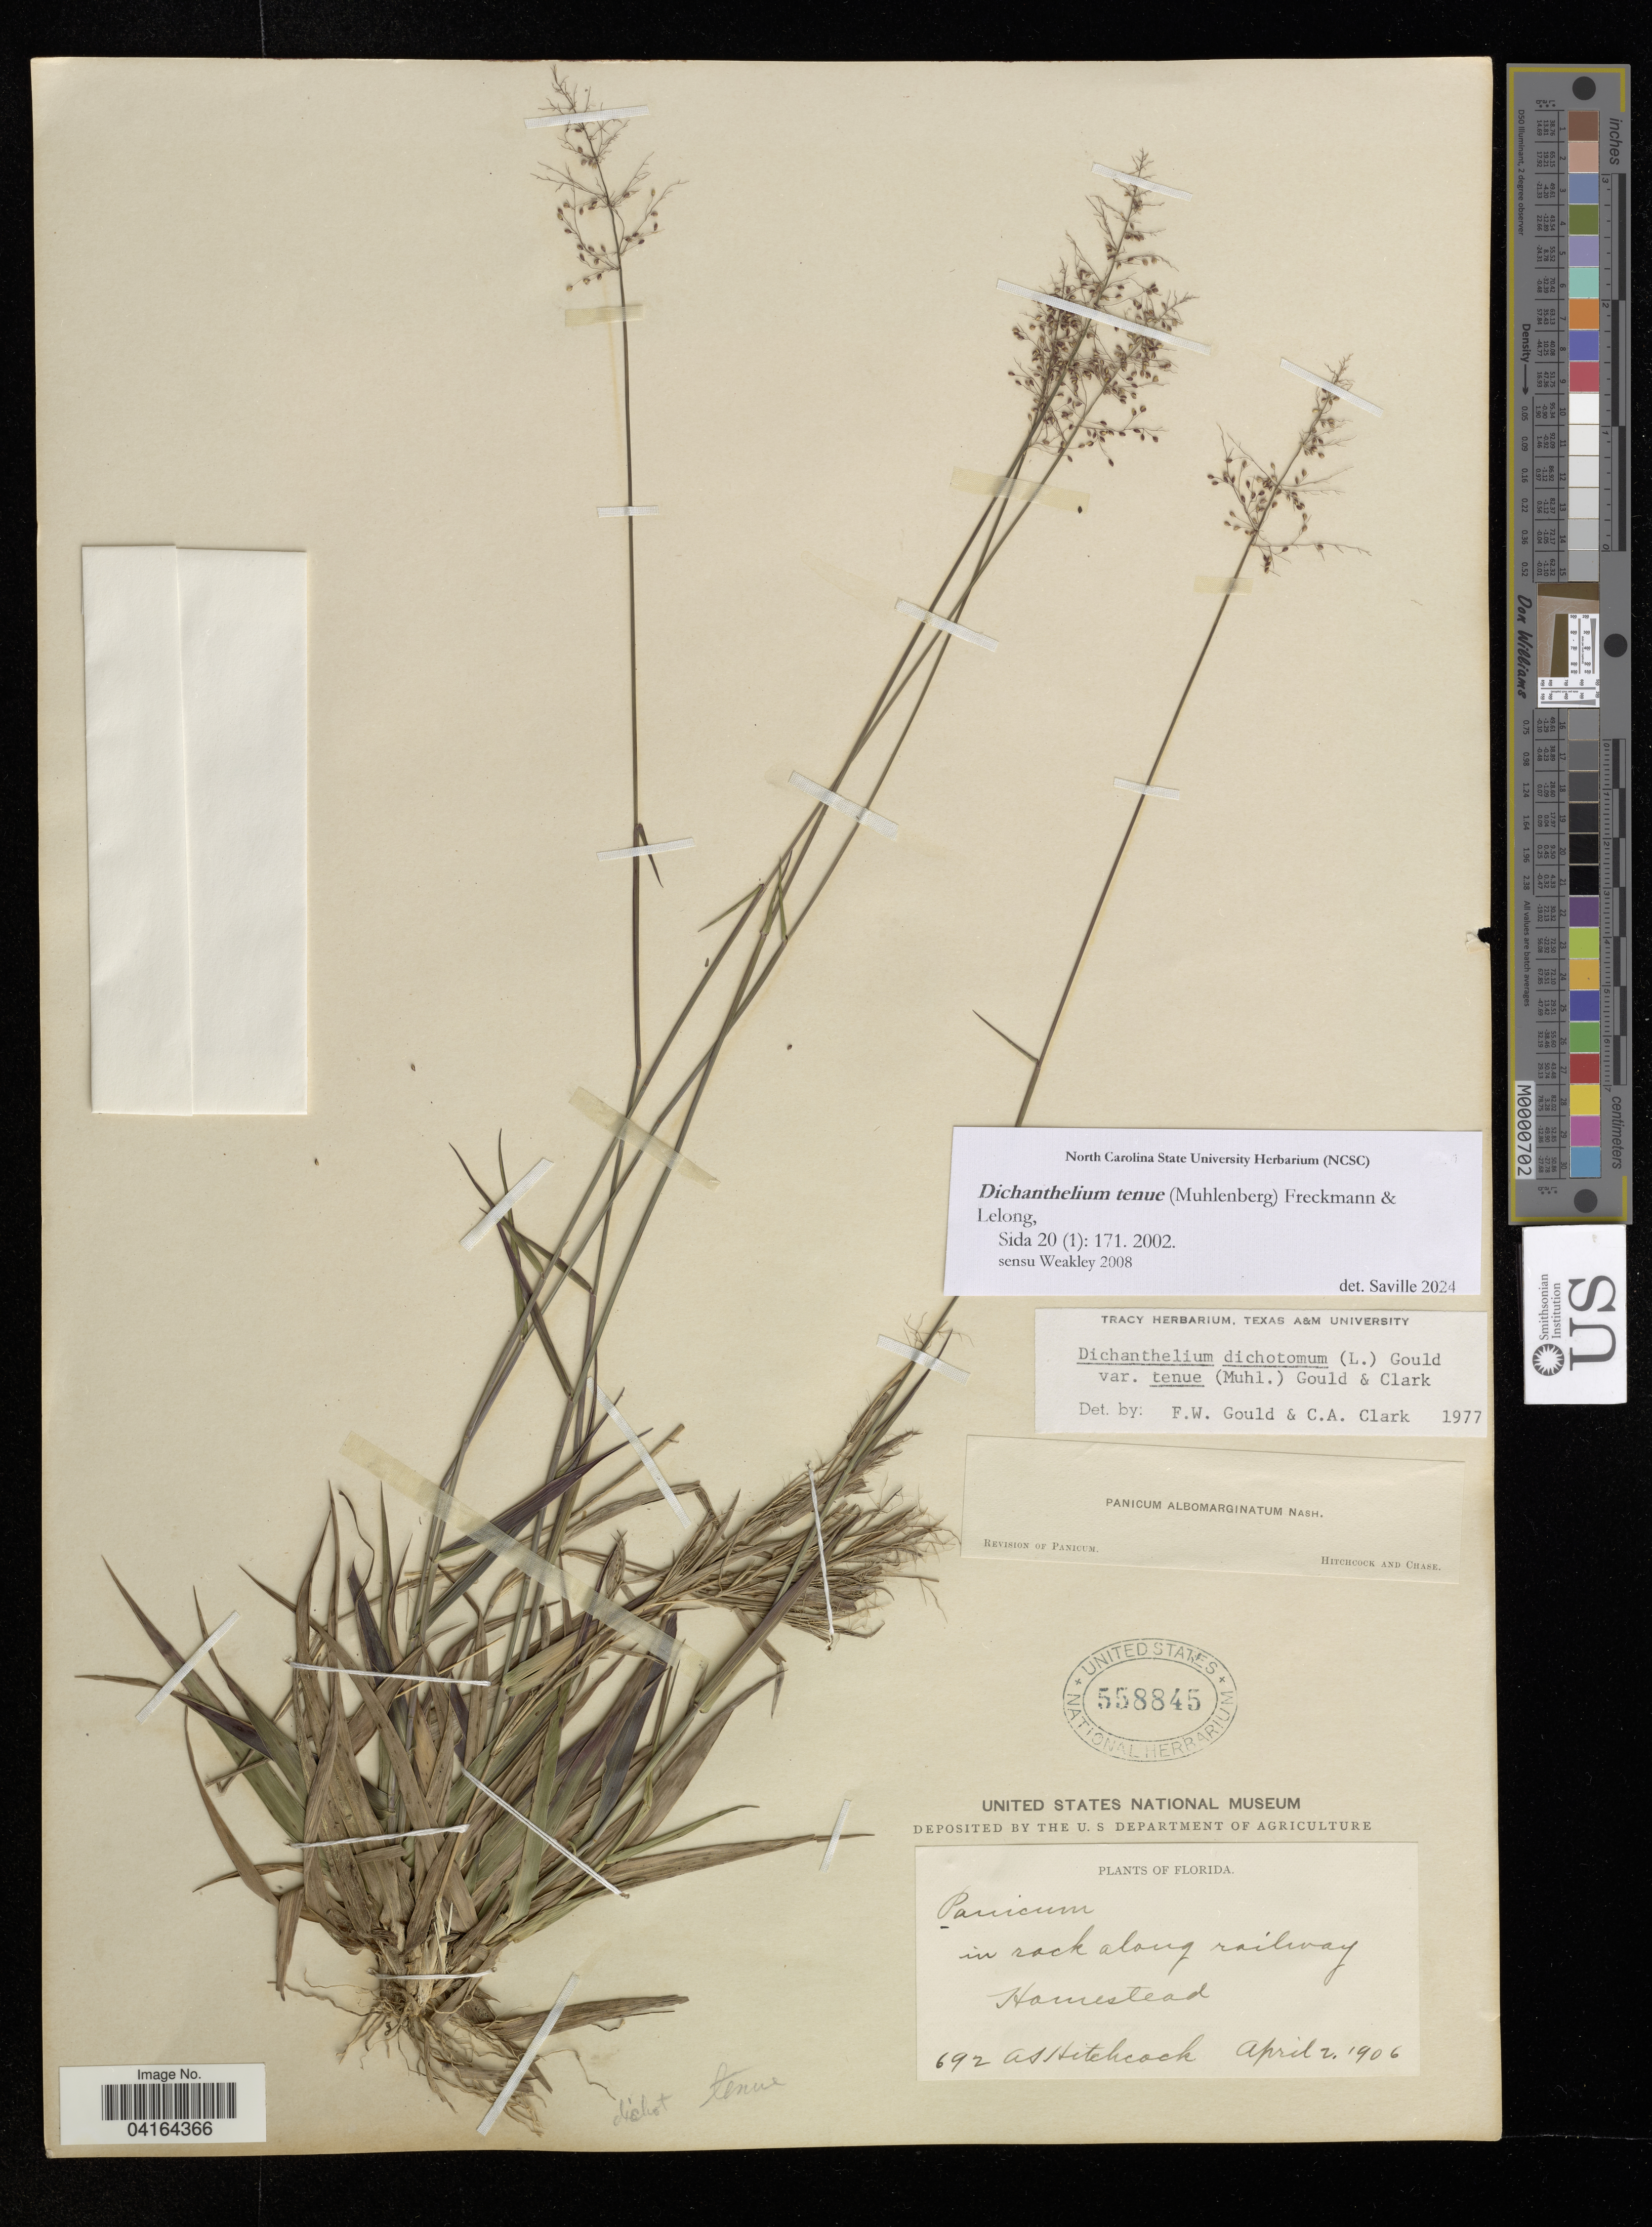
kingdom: Plantae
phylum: Tracheophyta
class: Liliopsida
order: Poales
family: Poaceae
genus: Dichanthelium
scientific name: Dichanthelium tenue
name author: (Muhl.) Freckmann & Lelong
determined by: Saville, A. C., (NCSC), North Carolina State University (UNITED STATES)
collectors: A. Hitchcock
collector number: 692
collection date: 1906-04-02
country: United States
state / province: Florida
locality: Along railway Homestead.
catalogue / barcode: US 558845